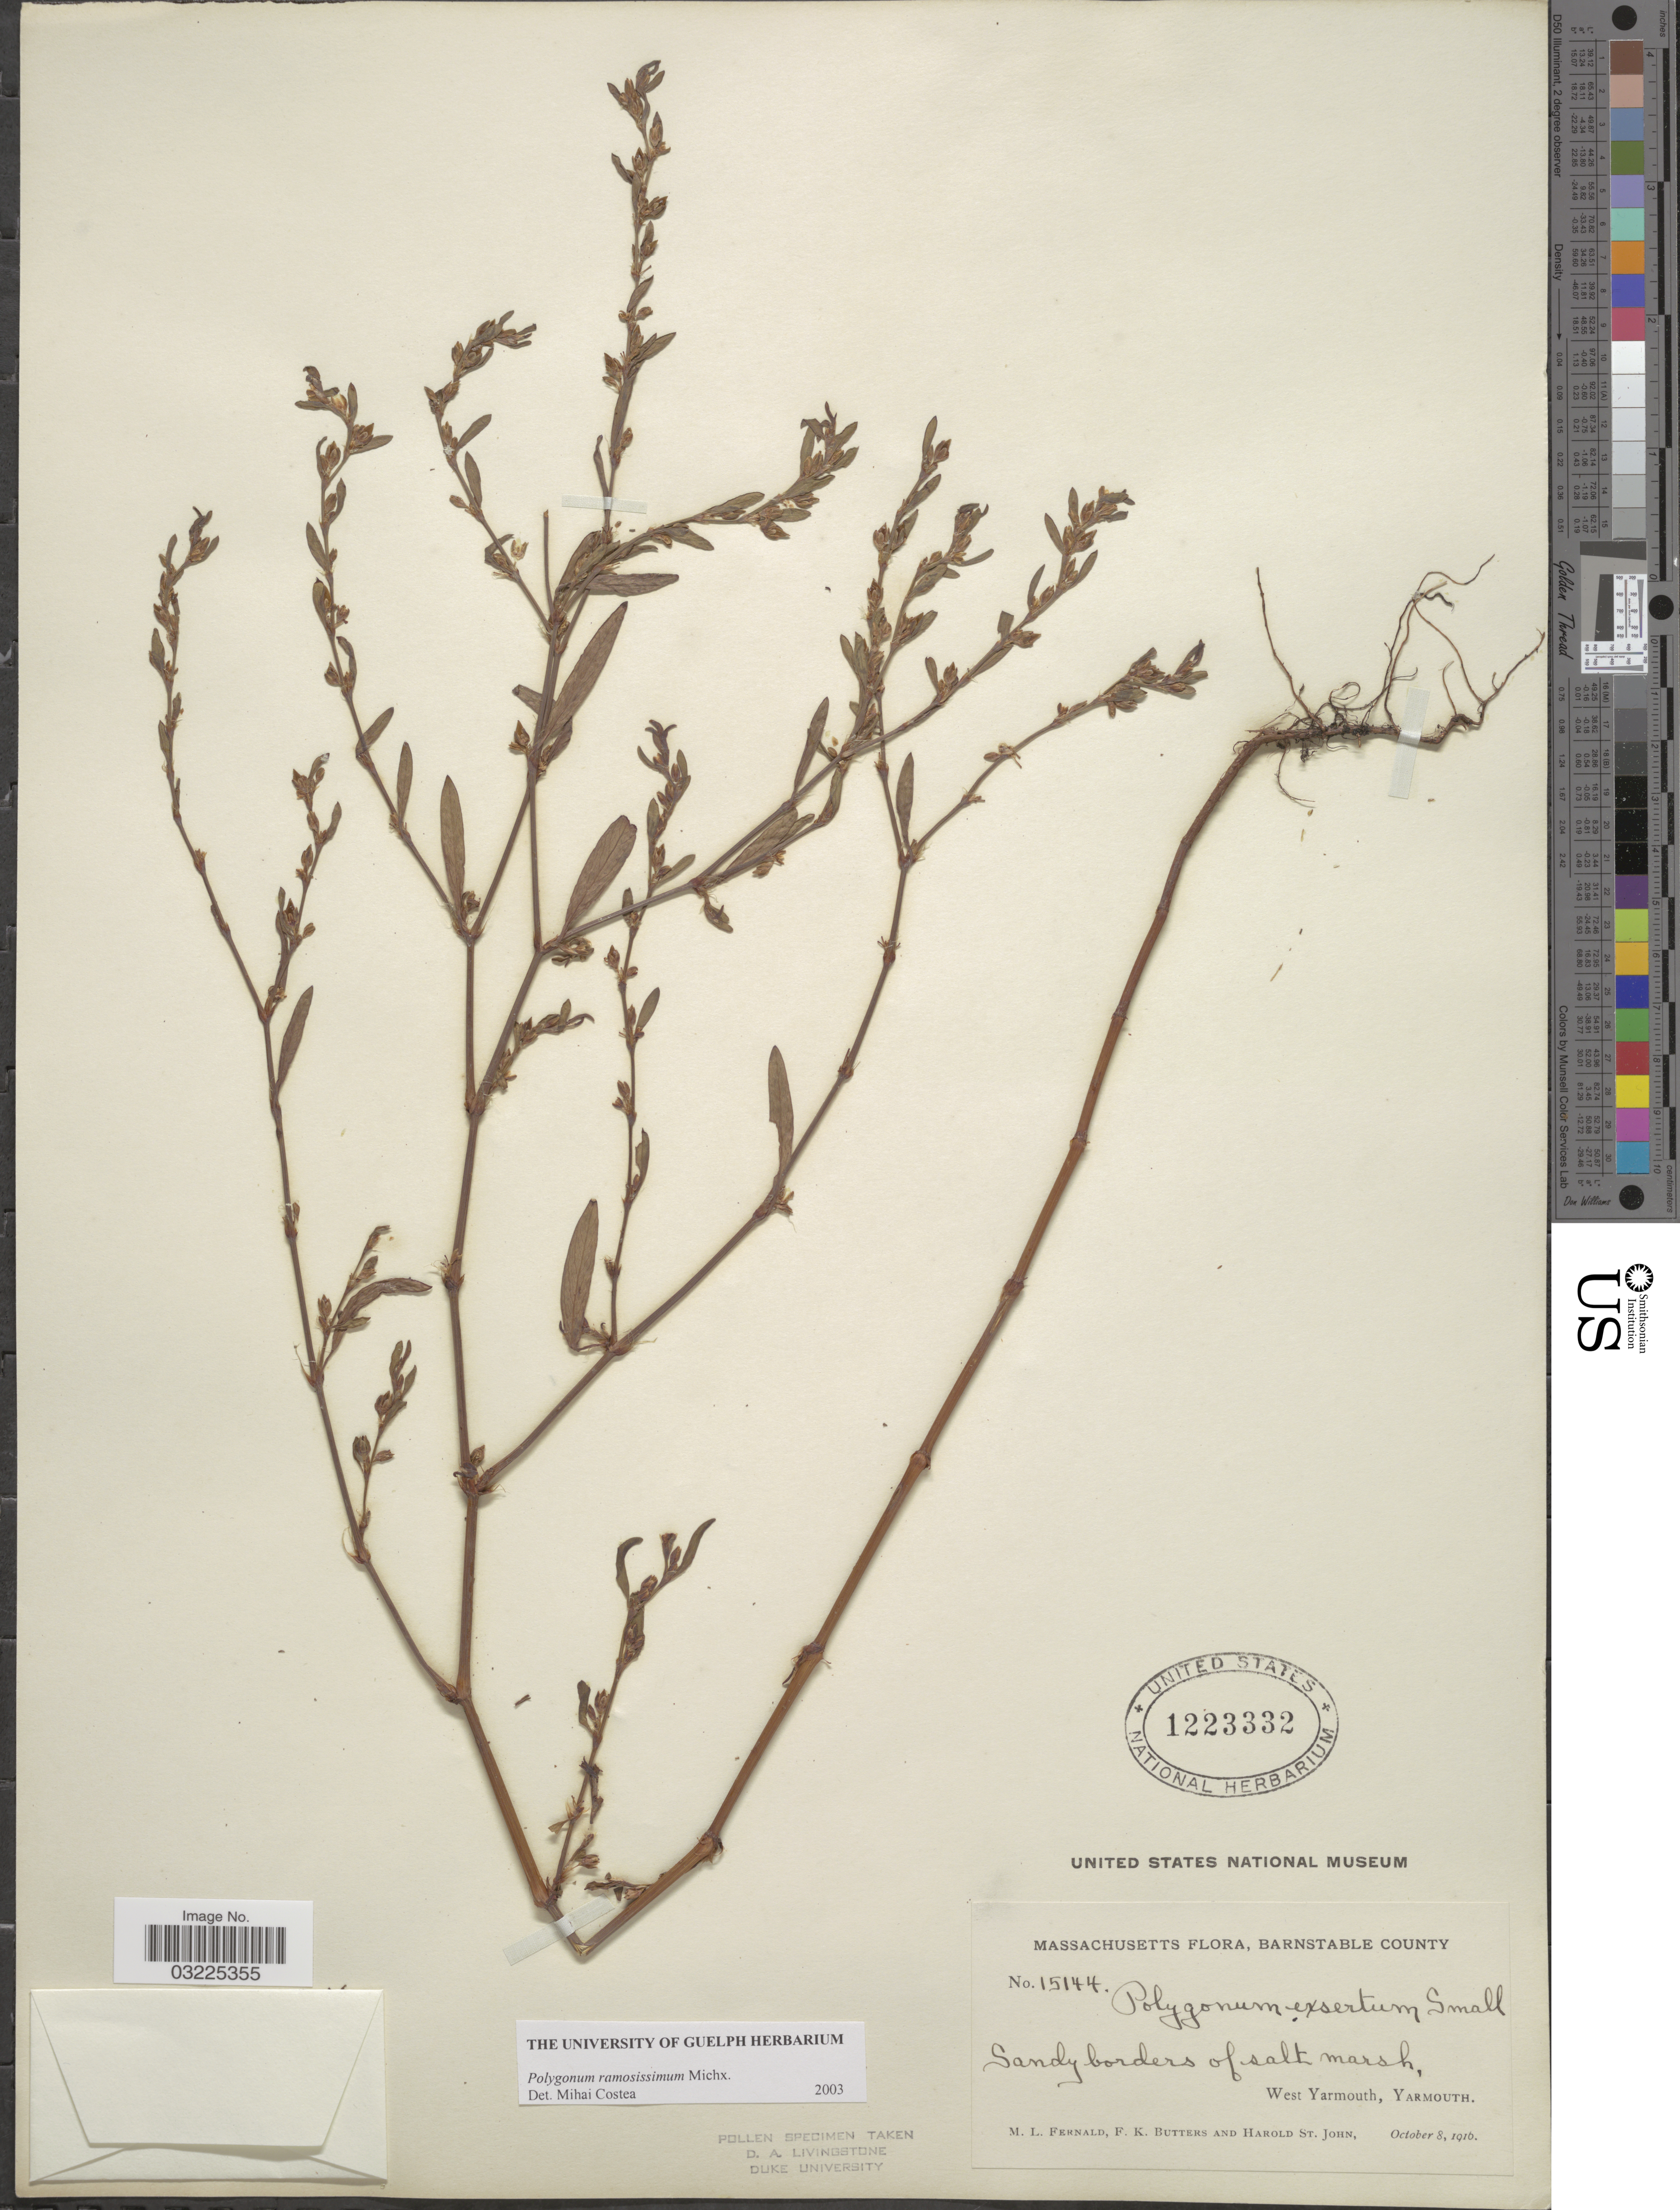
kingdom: Plantae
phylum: Tracheophyta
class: Magnoliopsida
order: Caryophyllales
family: Polygonaceae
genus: Polygonum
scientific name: Polygonum ramosissimum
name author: Michx.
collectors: M. L. Fernald, F. K. Butters & H. St. John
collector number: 15144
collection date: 1916-10-08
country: United States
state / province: Massachusetts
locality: Barnstable County. West Yarmouth, Yarmouth.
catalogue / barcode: US 1223332